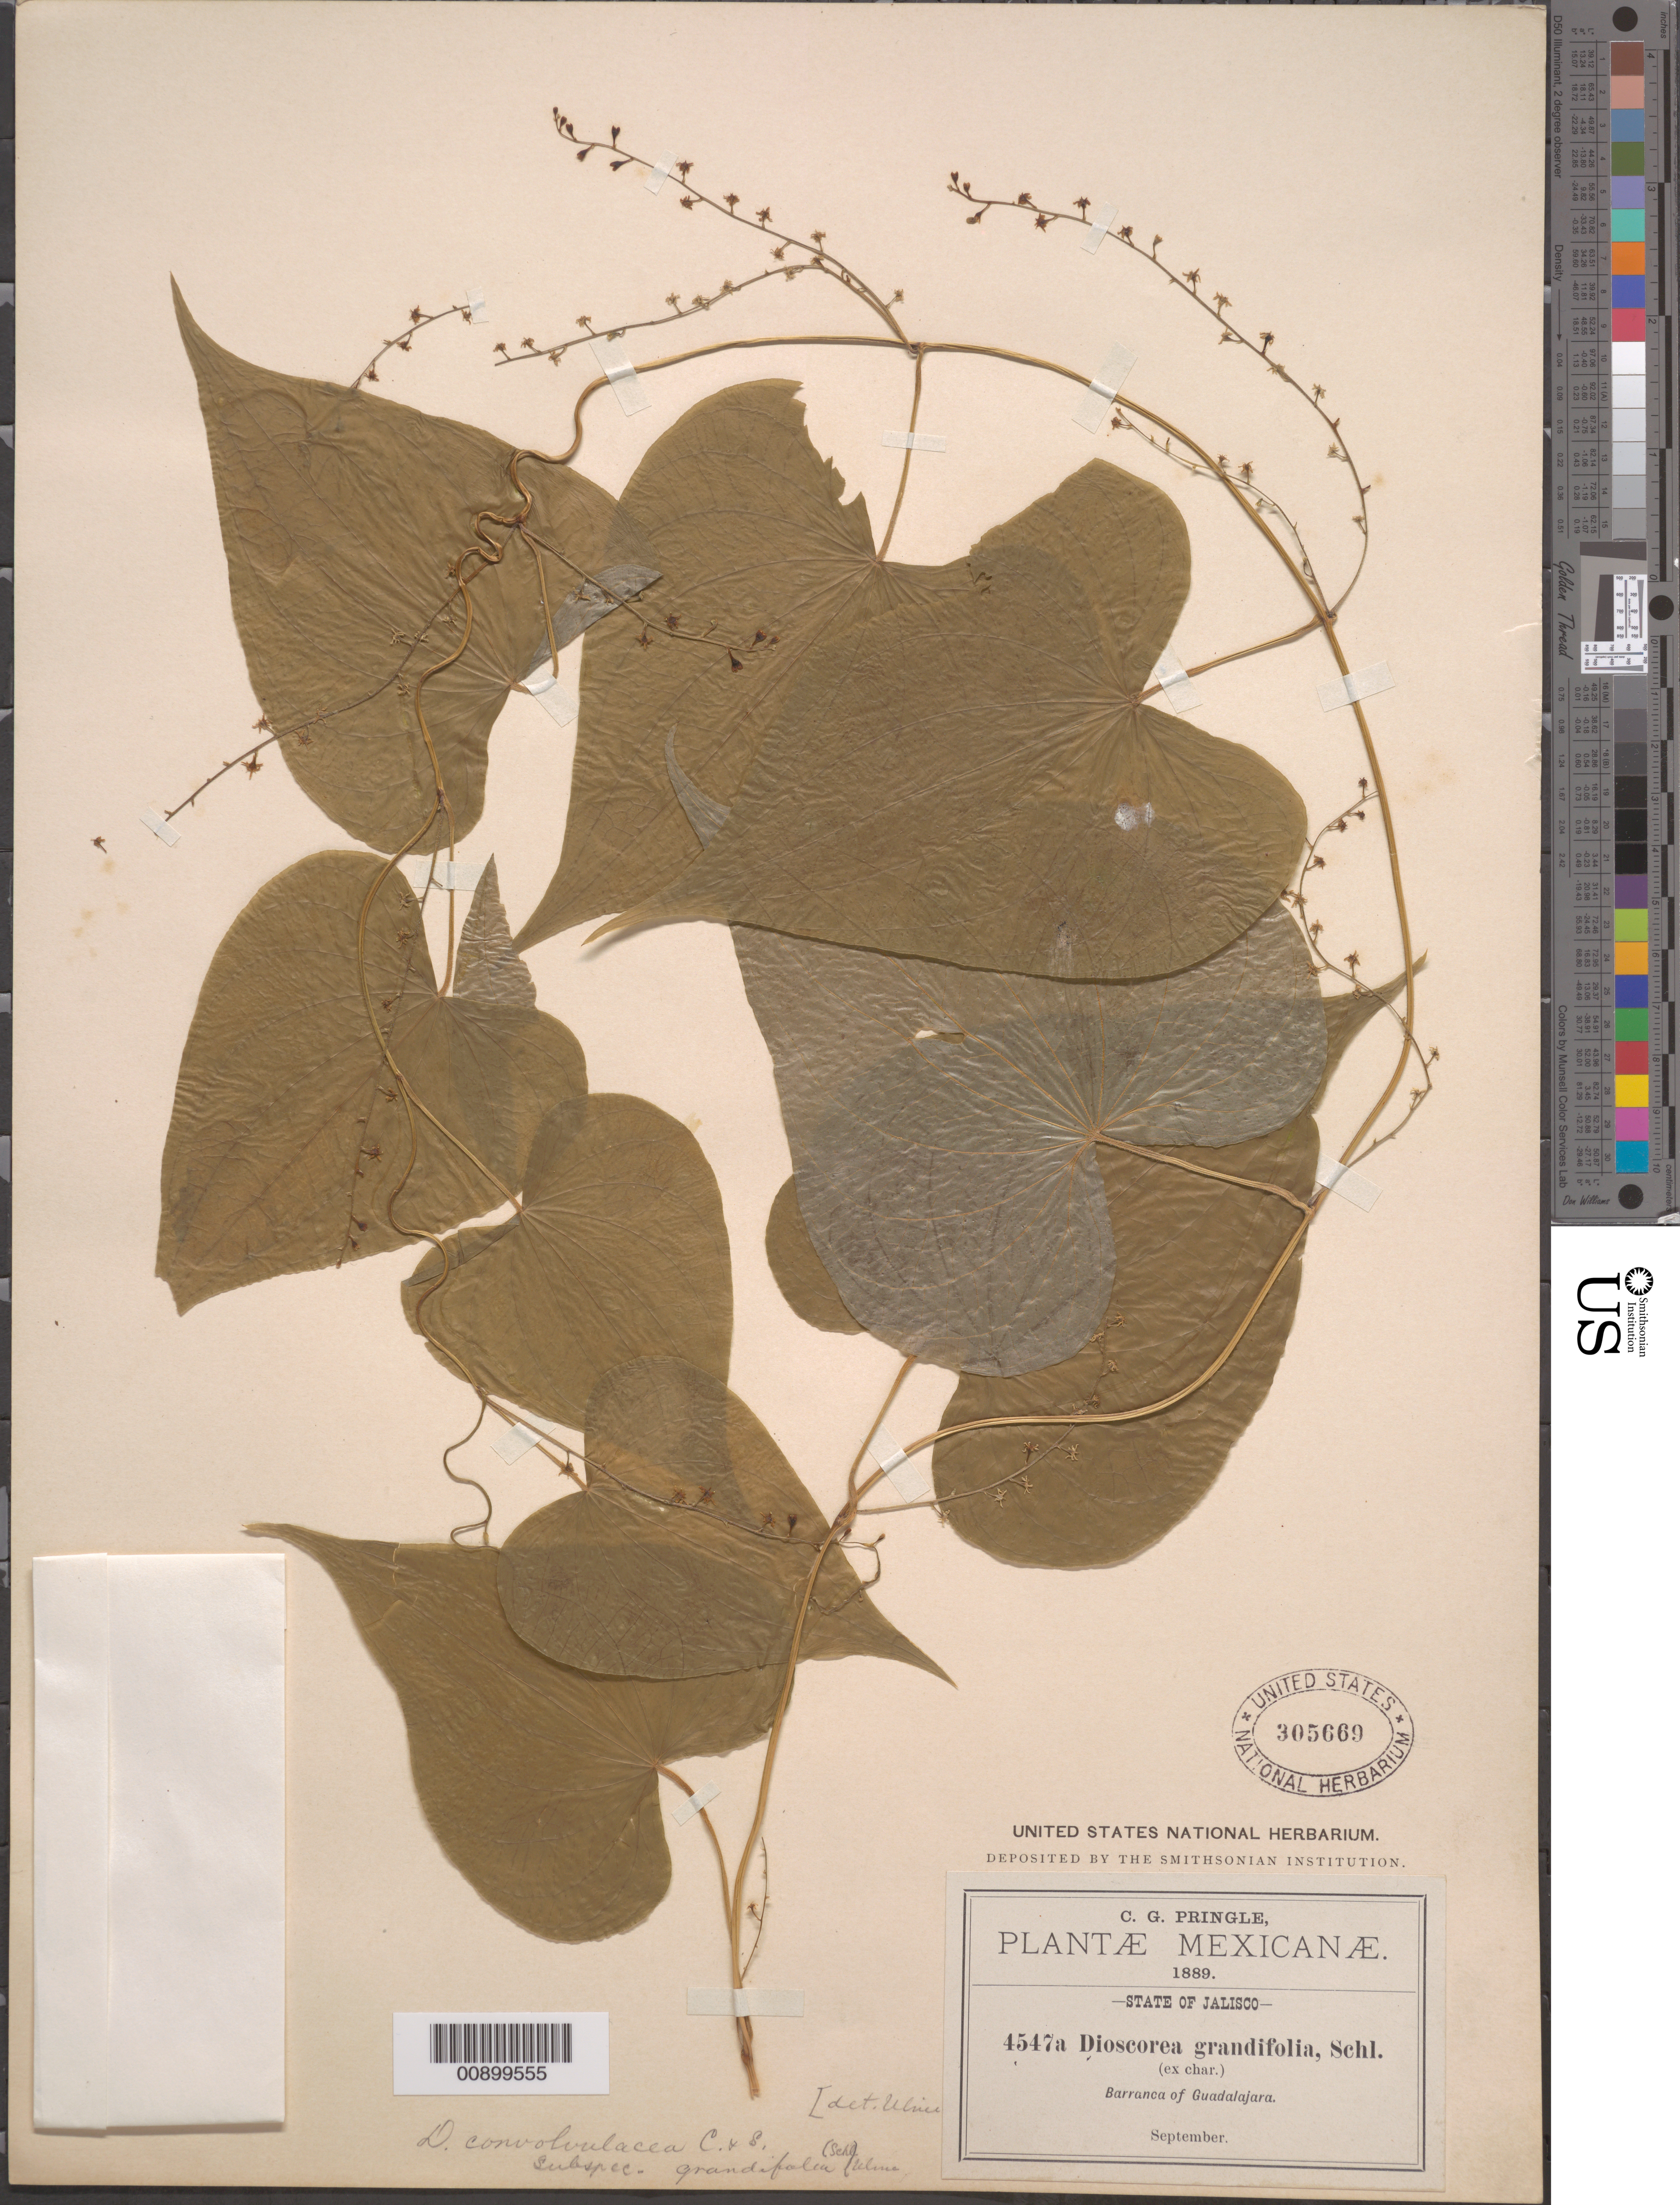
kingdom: Plantae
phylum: Tracheophyta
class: Liliopsida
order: Dioscoreales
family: Dioscoreaceae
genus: Dioscorea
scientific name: Dioscorea convolvulacea subsp. grandifolia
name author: (Schltdl.) Uline ex R. Knuth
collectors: C. G. Pringle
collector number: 4547 a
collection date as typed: Sep 1889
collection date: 1889-09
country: Mexico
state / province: Jalisco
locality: Barranca of Guadalajara, Jalisco.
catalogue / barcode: US 305669